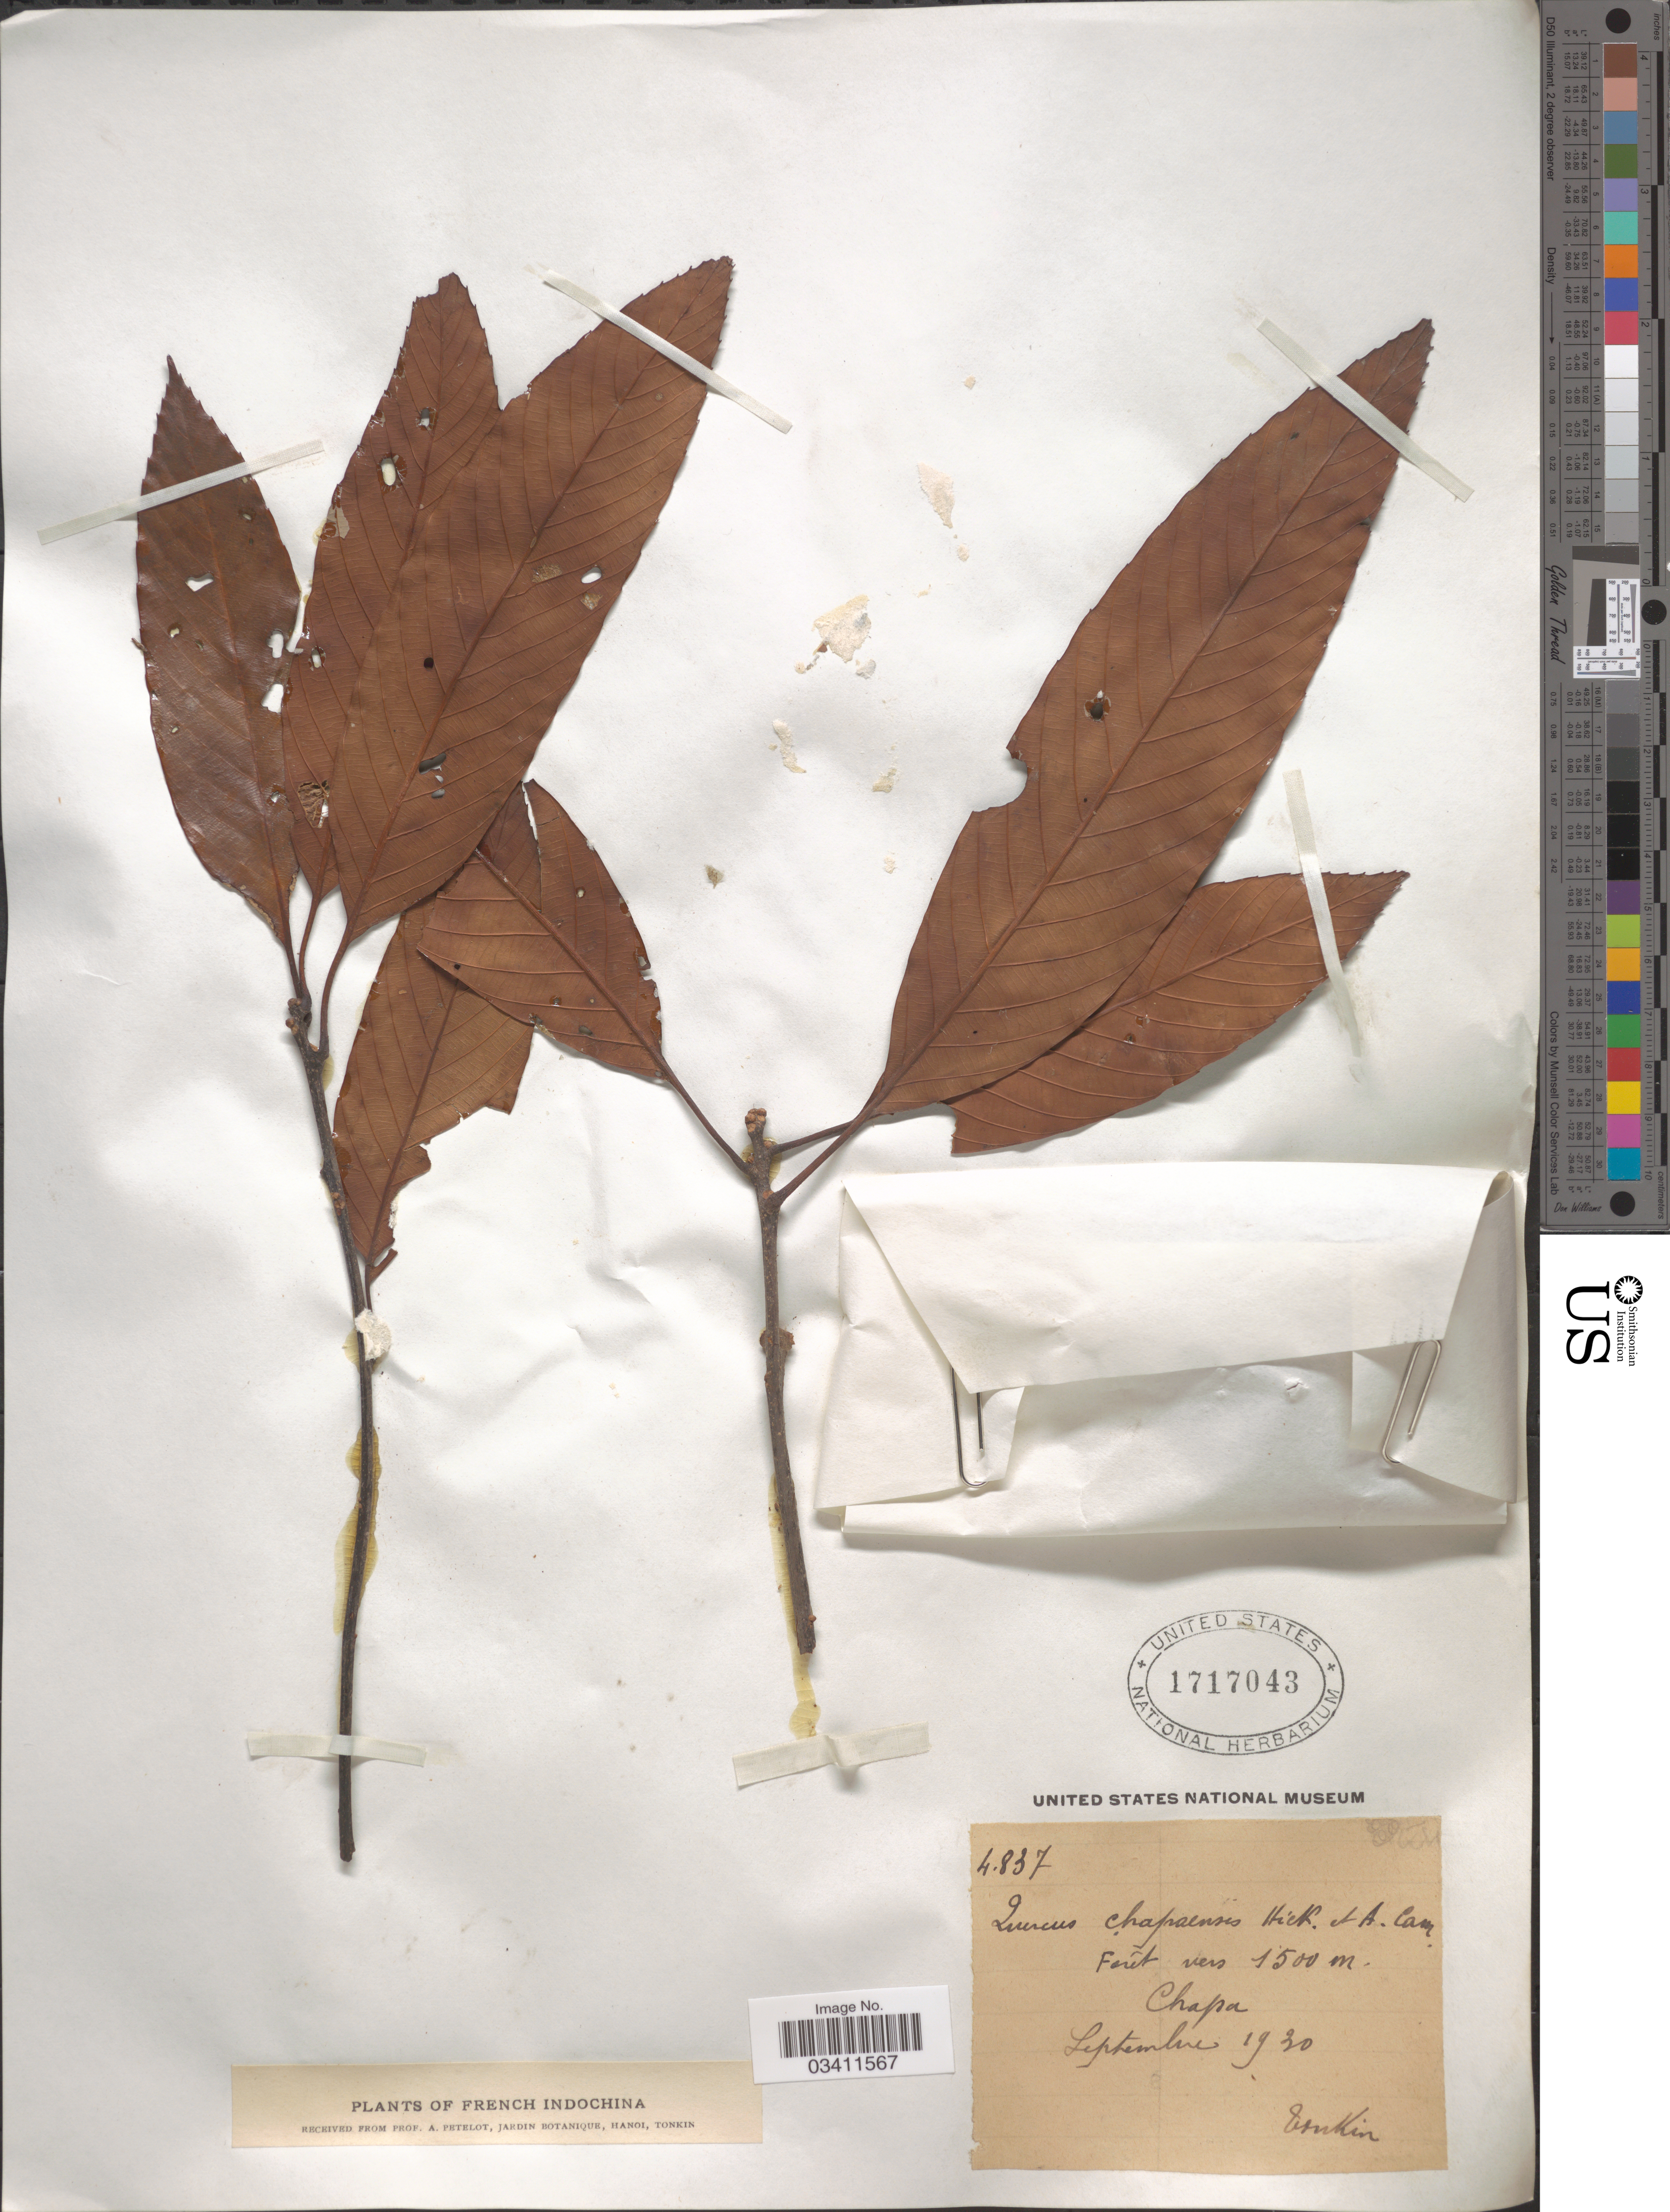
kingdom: Plantae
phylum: Tracheophyta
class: Magnoliopsida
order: Fagales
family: Fagaceae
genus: Quercus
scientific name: Quercus chapensis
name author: Hickel & A. Camus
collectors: P. A. Pételot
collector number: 4837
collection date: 1930-09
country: Vietnam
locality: French Indochina. Chapa.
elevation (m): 1500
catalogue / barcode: US 1717043